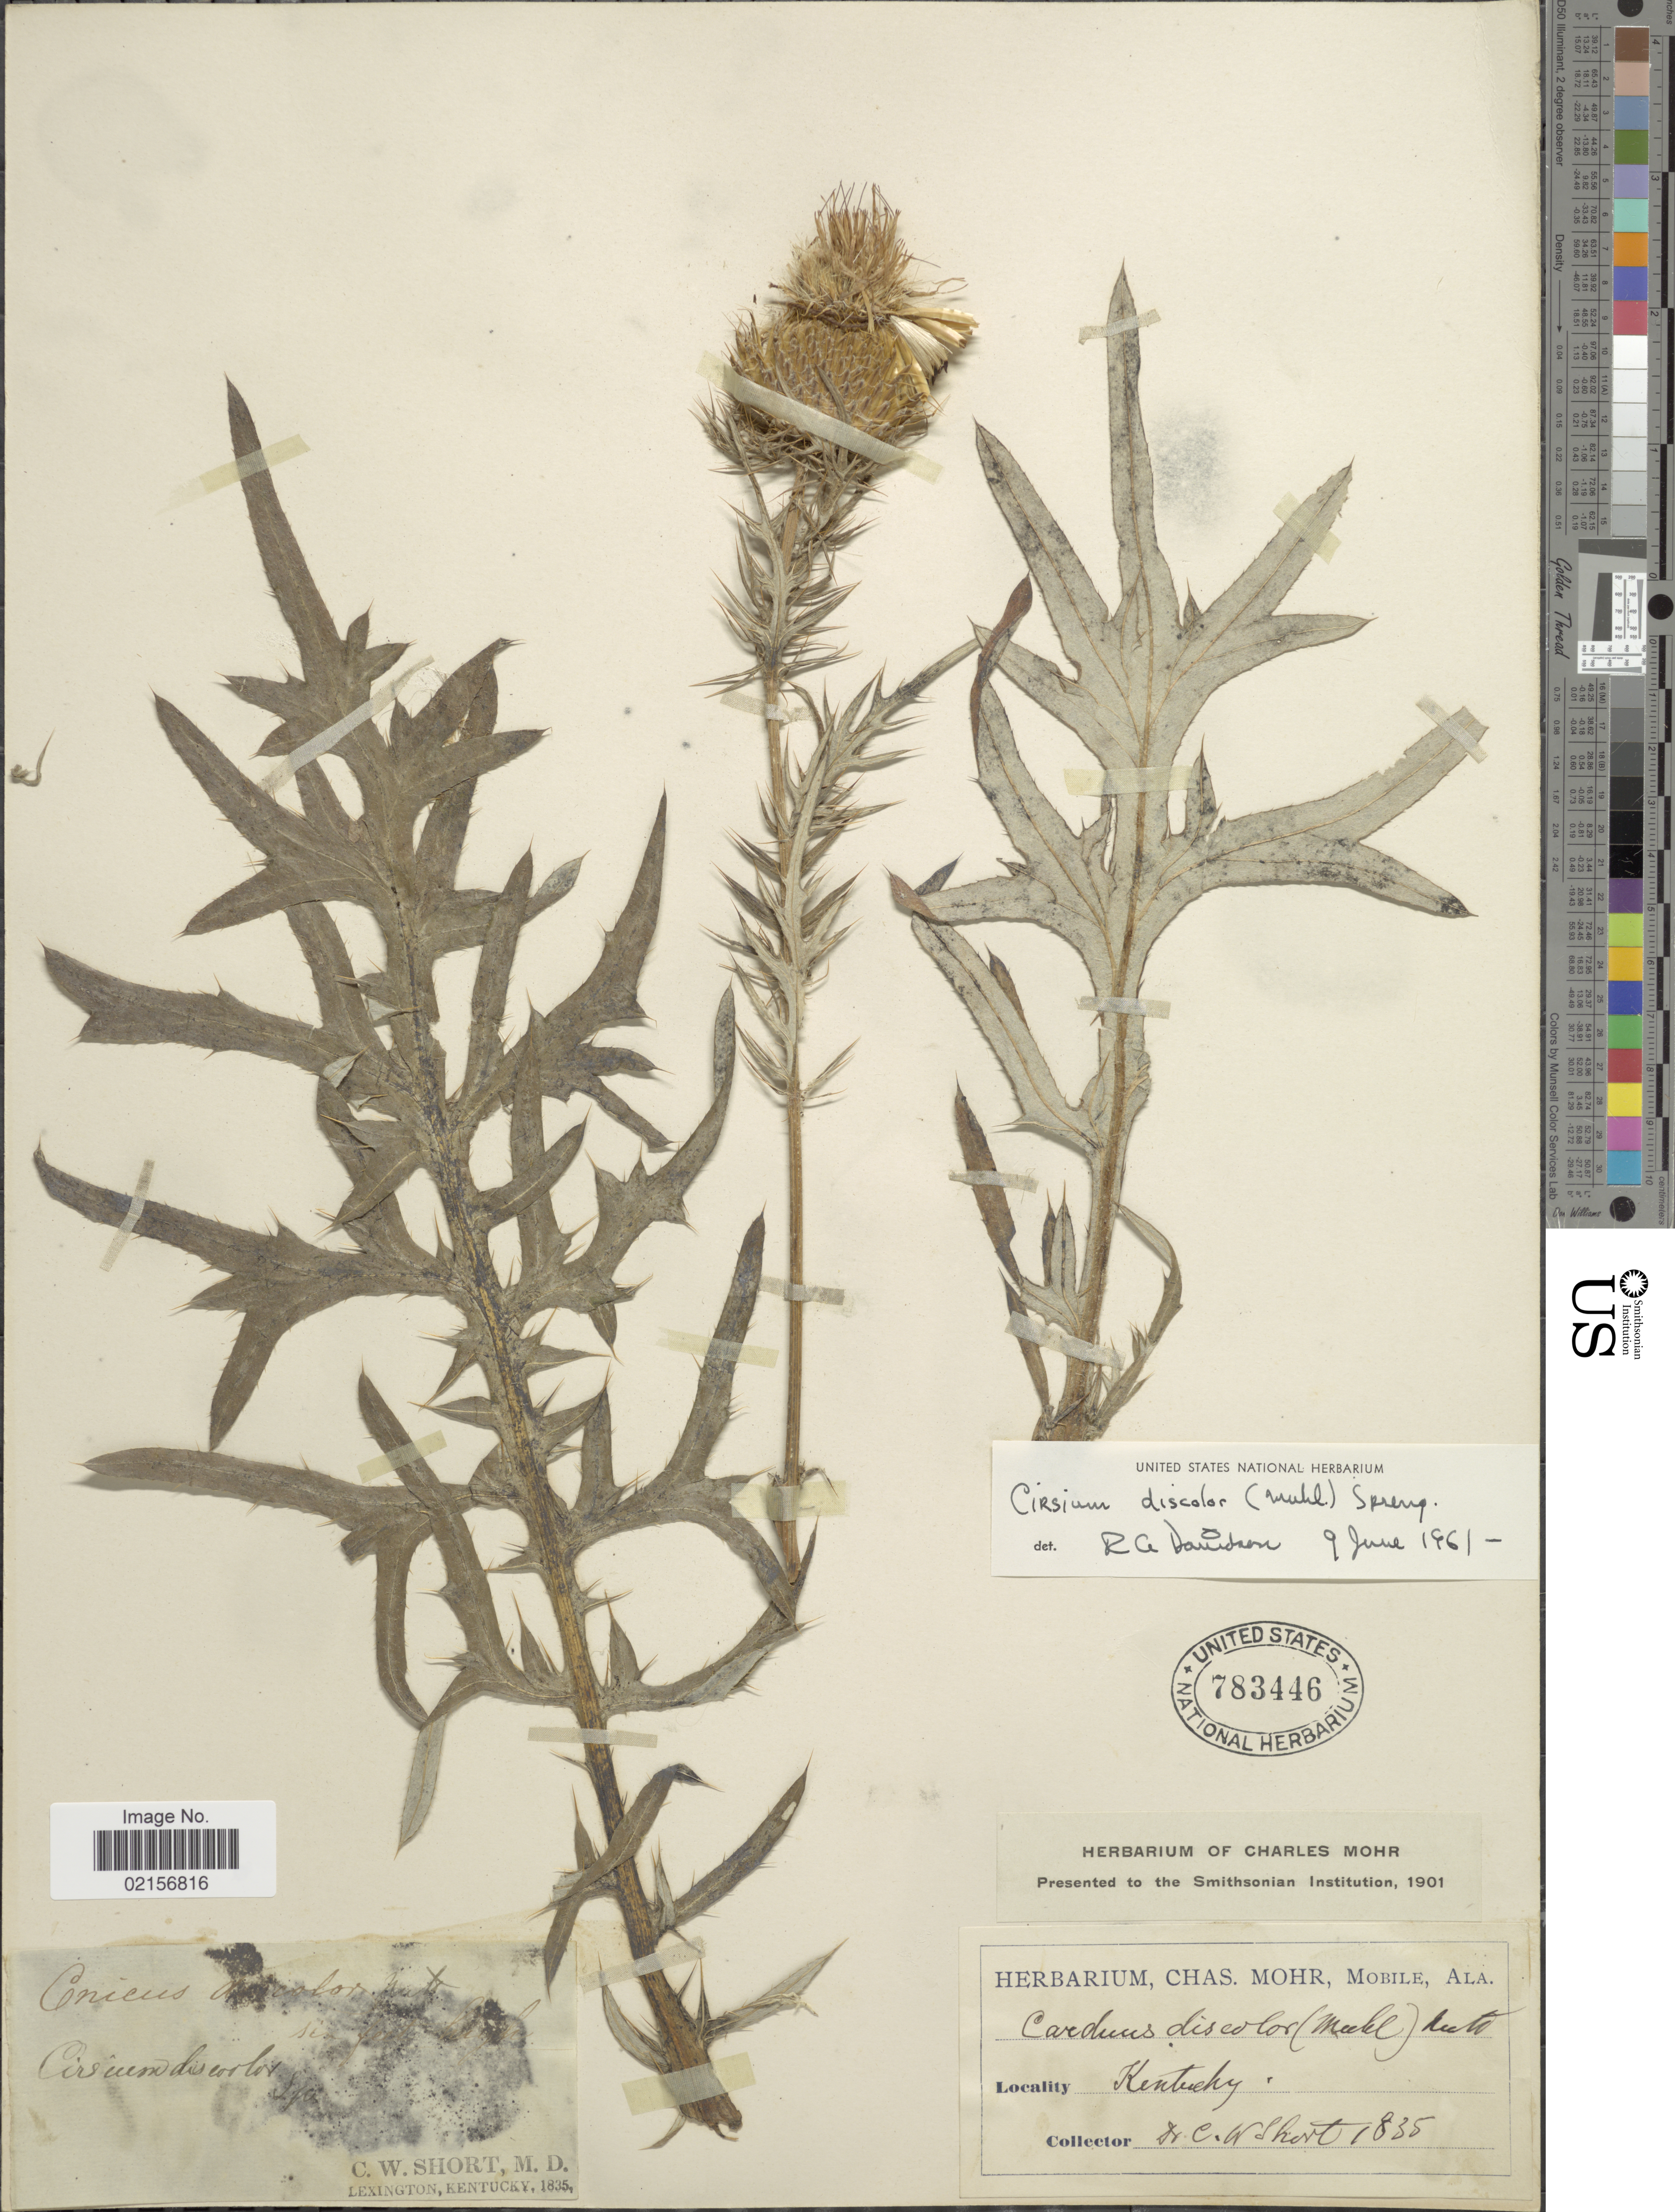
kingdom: Plantae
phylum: Tracheophyta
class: Magnoliopsida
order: Asterales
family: Asteraceae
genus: Cirsium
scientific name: Cirsium discolor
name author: (Muhl. ex Willd.) Spreng.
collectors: C. W. Short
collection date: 1835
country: United States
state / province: Kentucky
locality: Lexington [unsure placement]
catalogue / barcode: US 783446